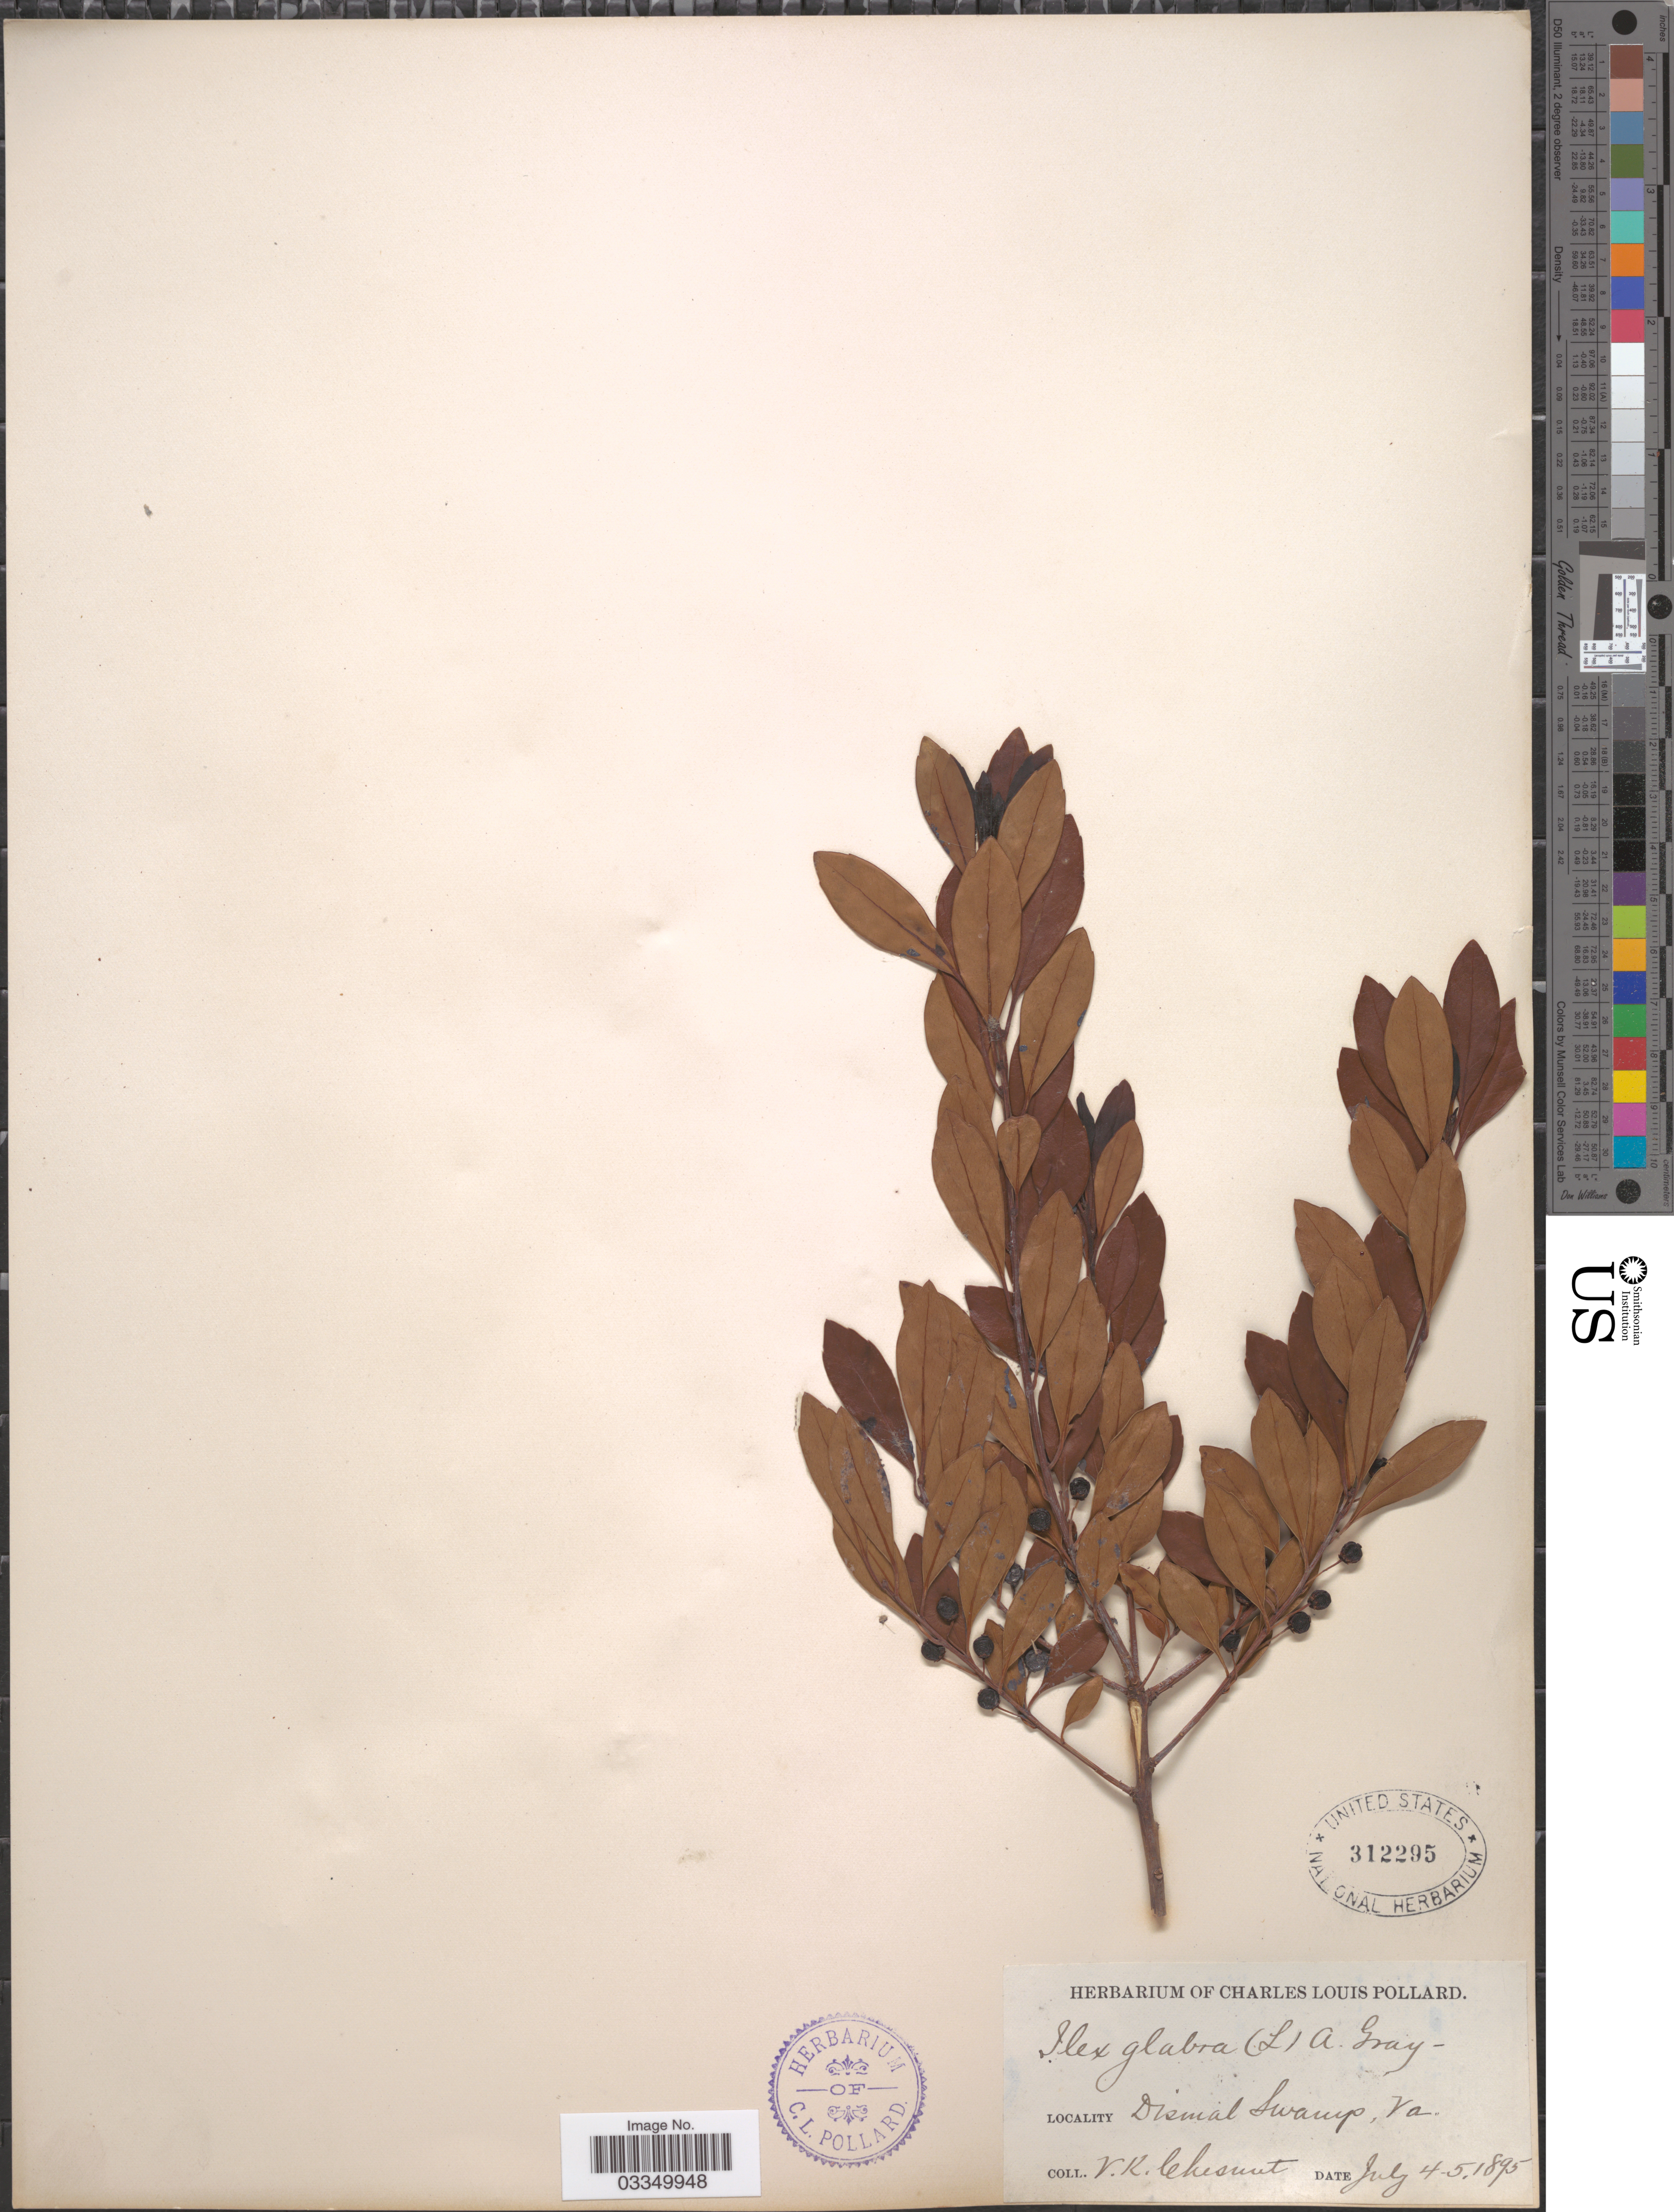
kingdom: Plantae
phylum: Tracheophyta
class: Magnoliopsida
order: Aquifoliales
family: Aquifoliaceae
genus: Ilex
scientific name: Ilex glabra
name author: (L.) A. Gray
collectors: V. Chesnut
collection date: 1895-07-04/1895-07-05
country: United States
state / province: Virginia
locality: Dismal Swamp.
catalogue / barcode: US 312295